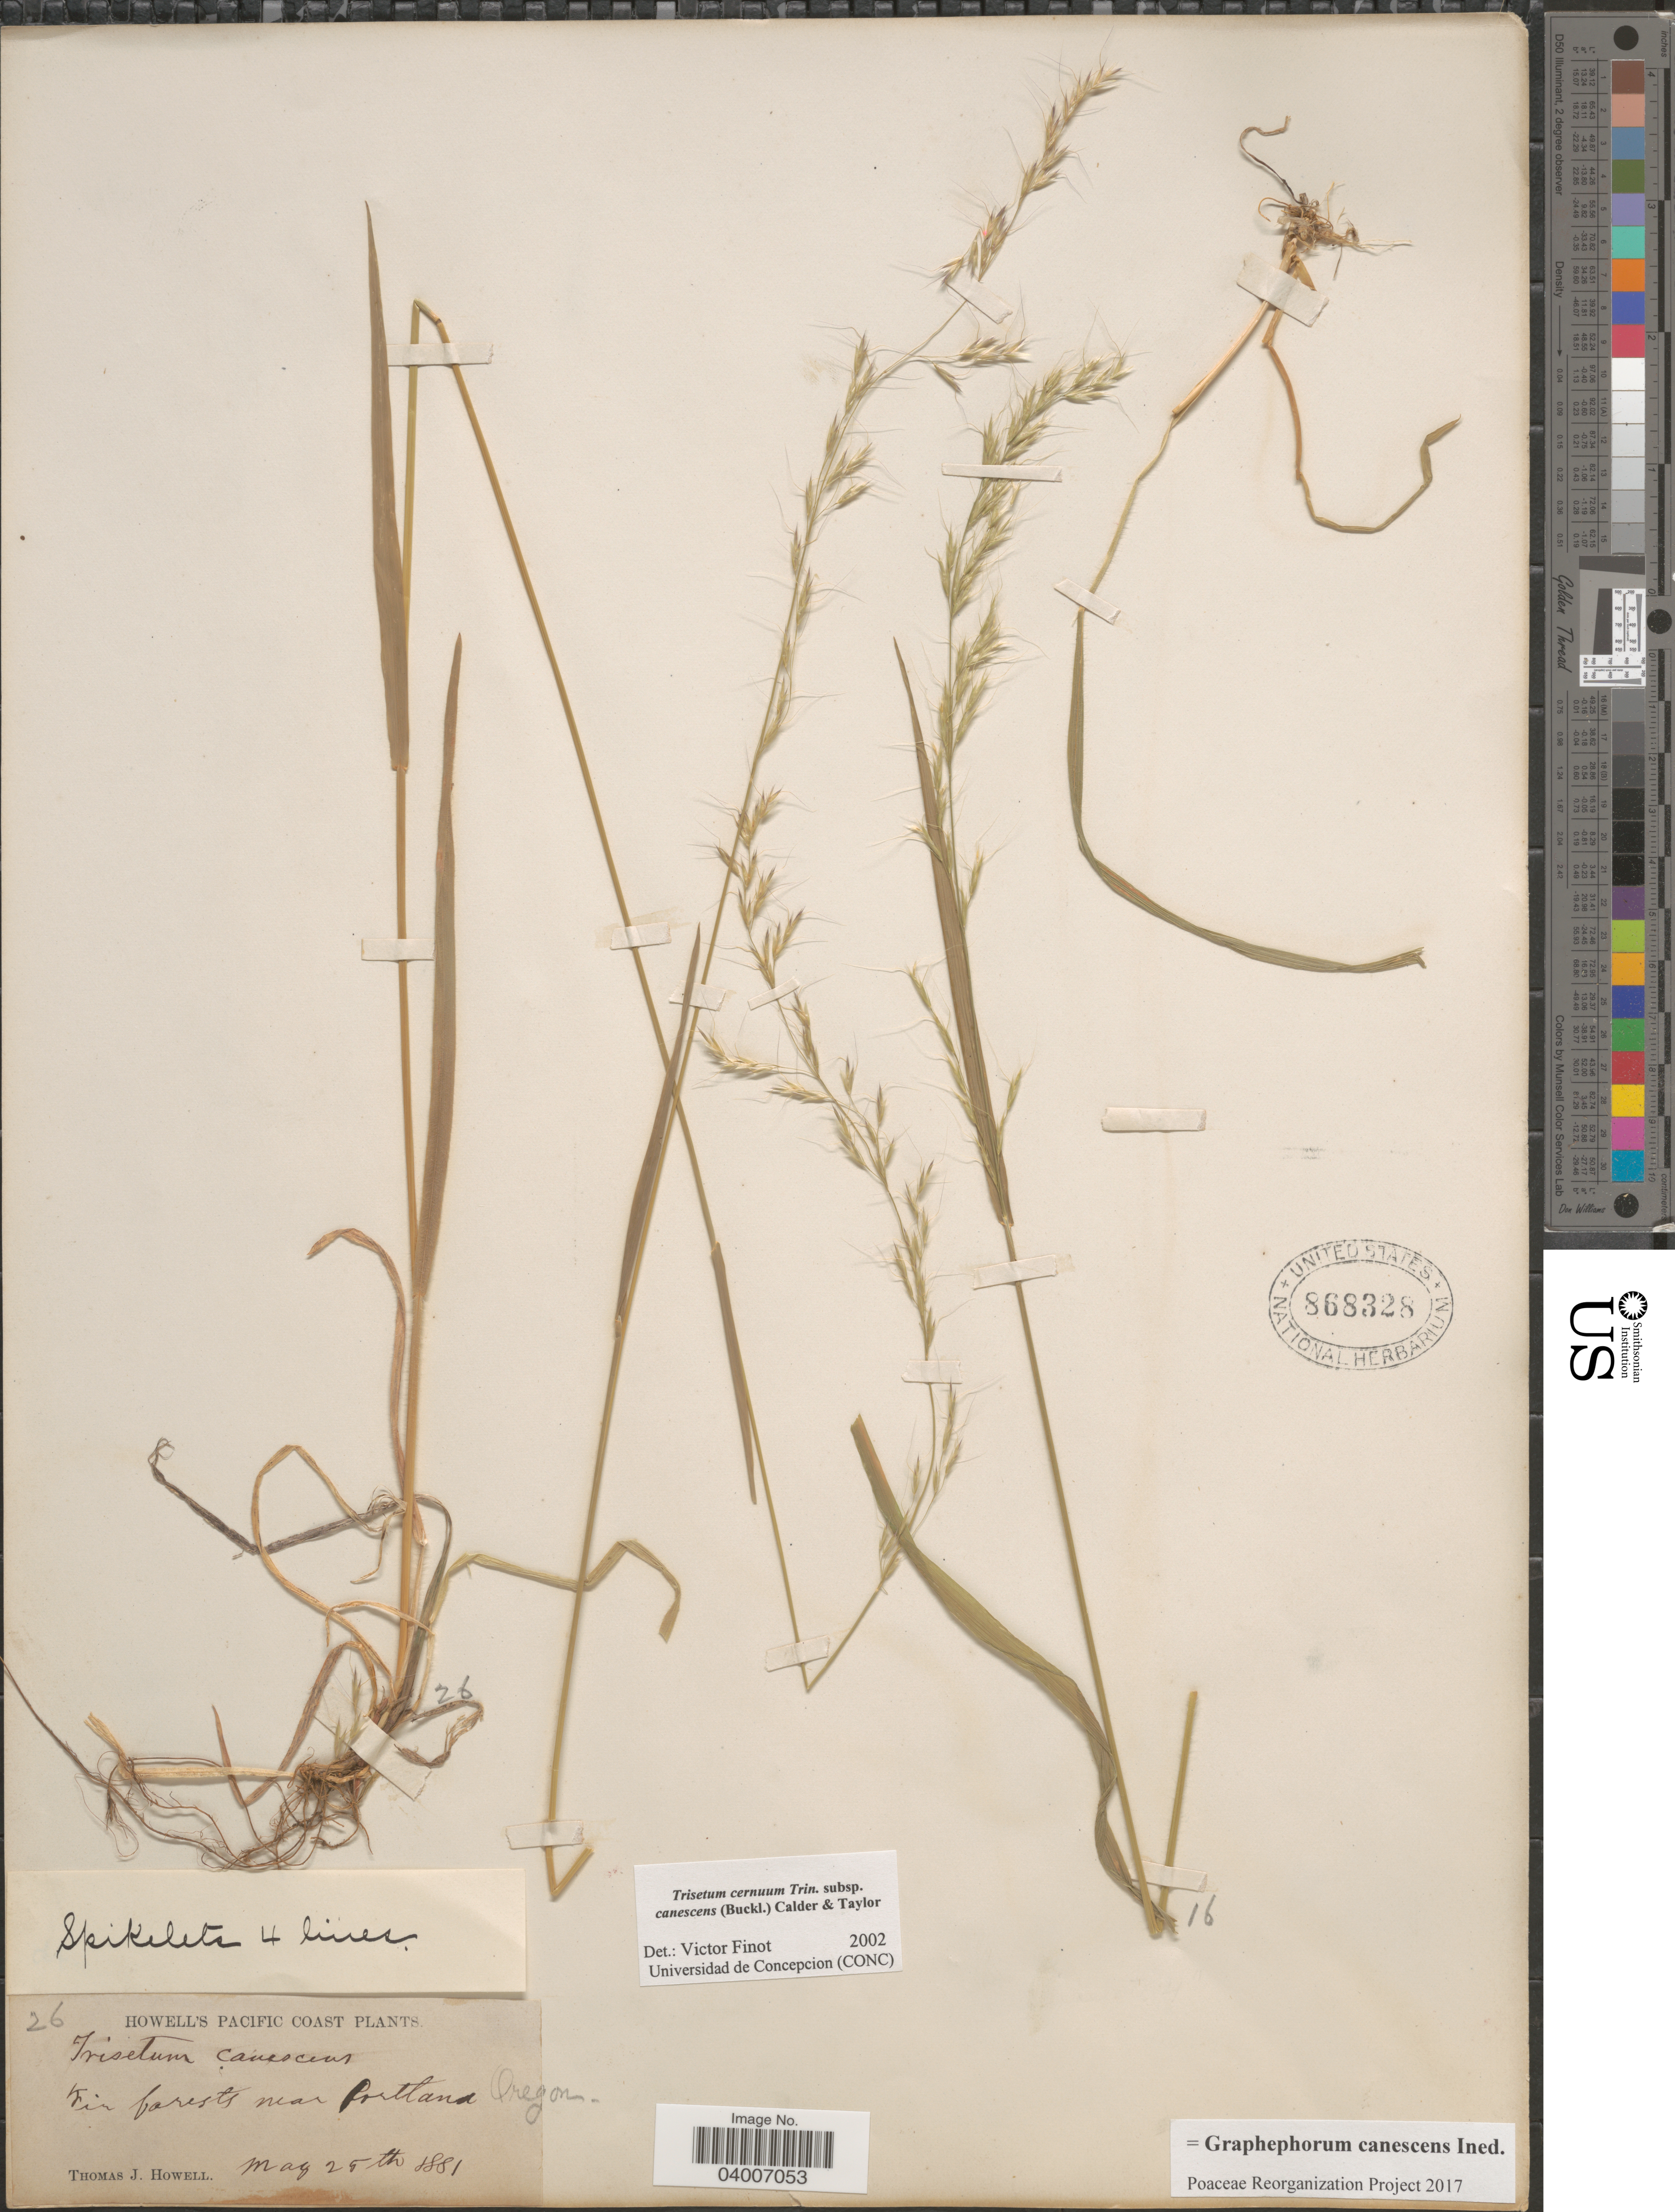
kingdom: Plantae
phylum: Tracheophyta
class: Liliopsida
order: Poales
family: Poaceae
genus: Graphephorum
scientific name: Graphephorum canescens ined.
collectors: T. J. Howell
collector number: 26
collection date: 1881-05-25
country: United States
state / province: Oregon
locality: Pacific Coast. Near Portland.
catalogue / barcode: US 868328